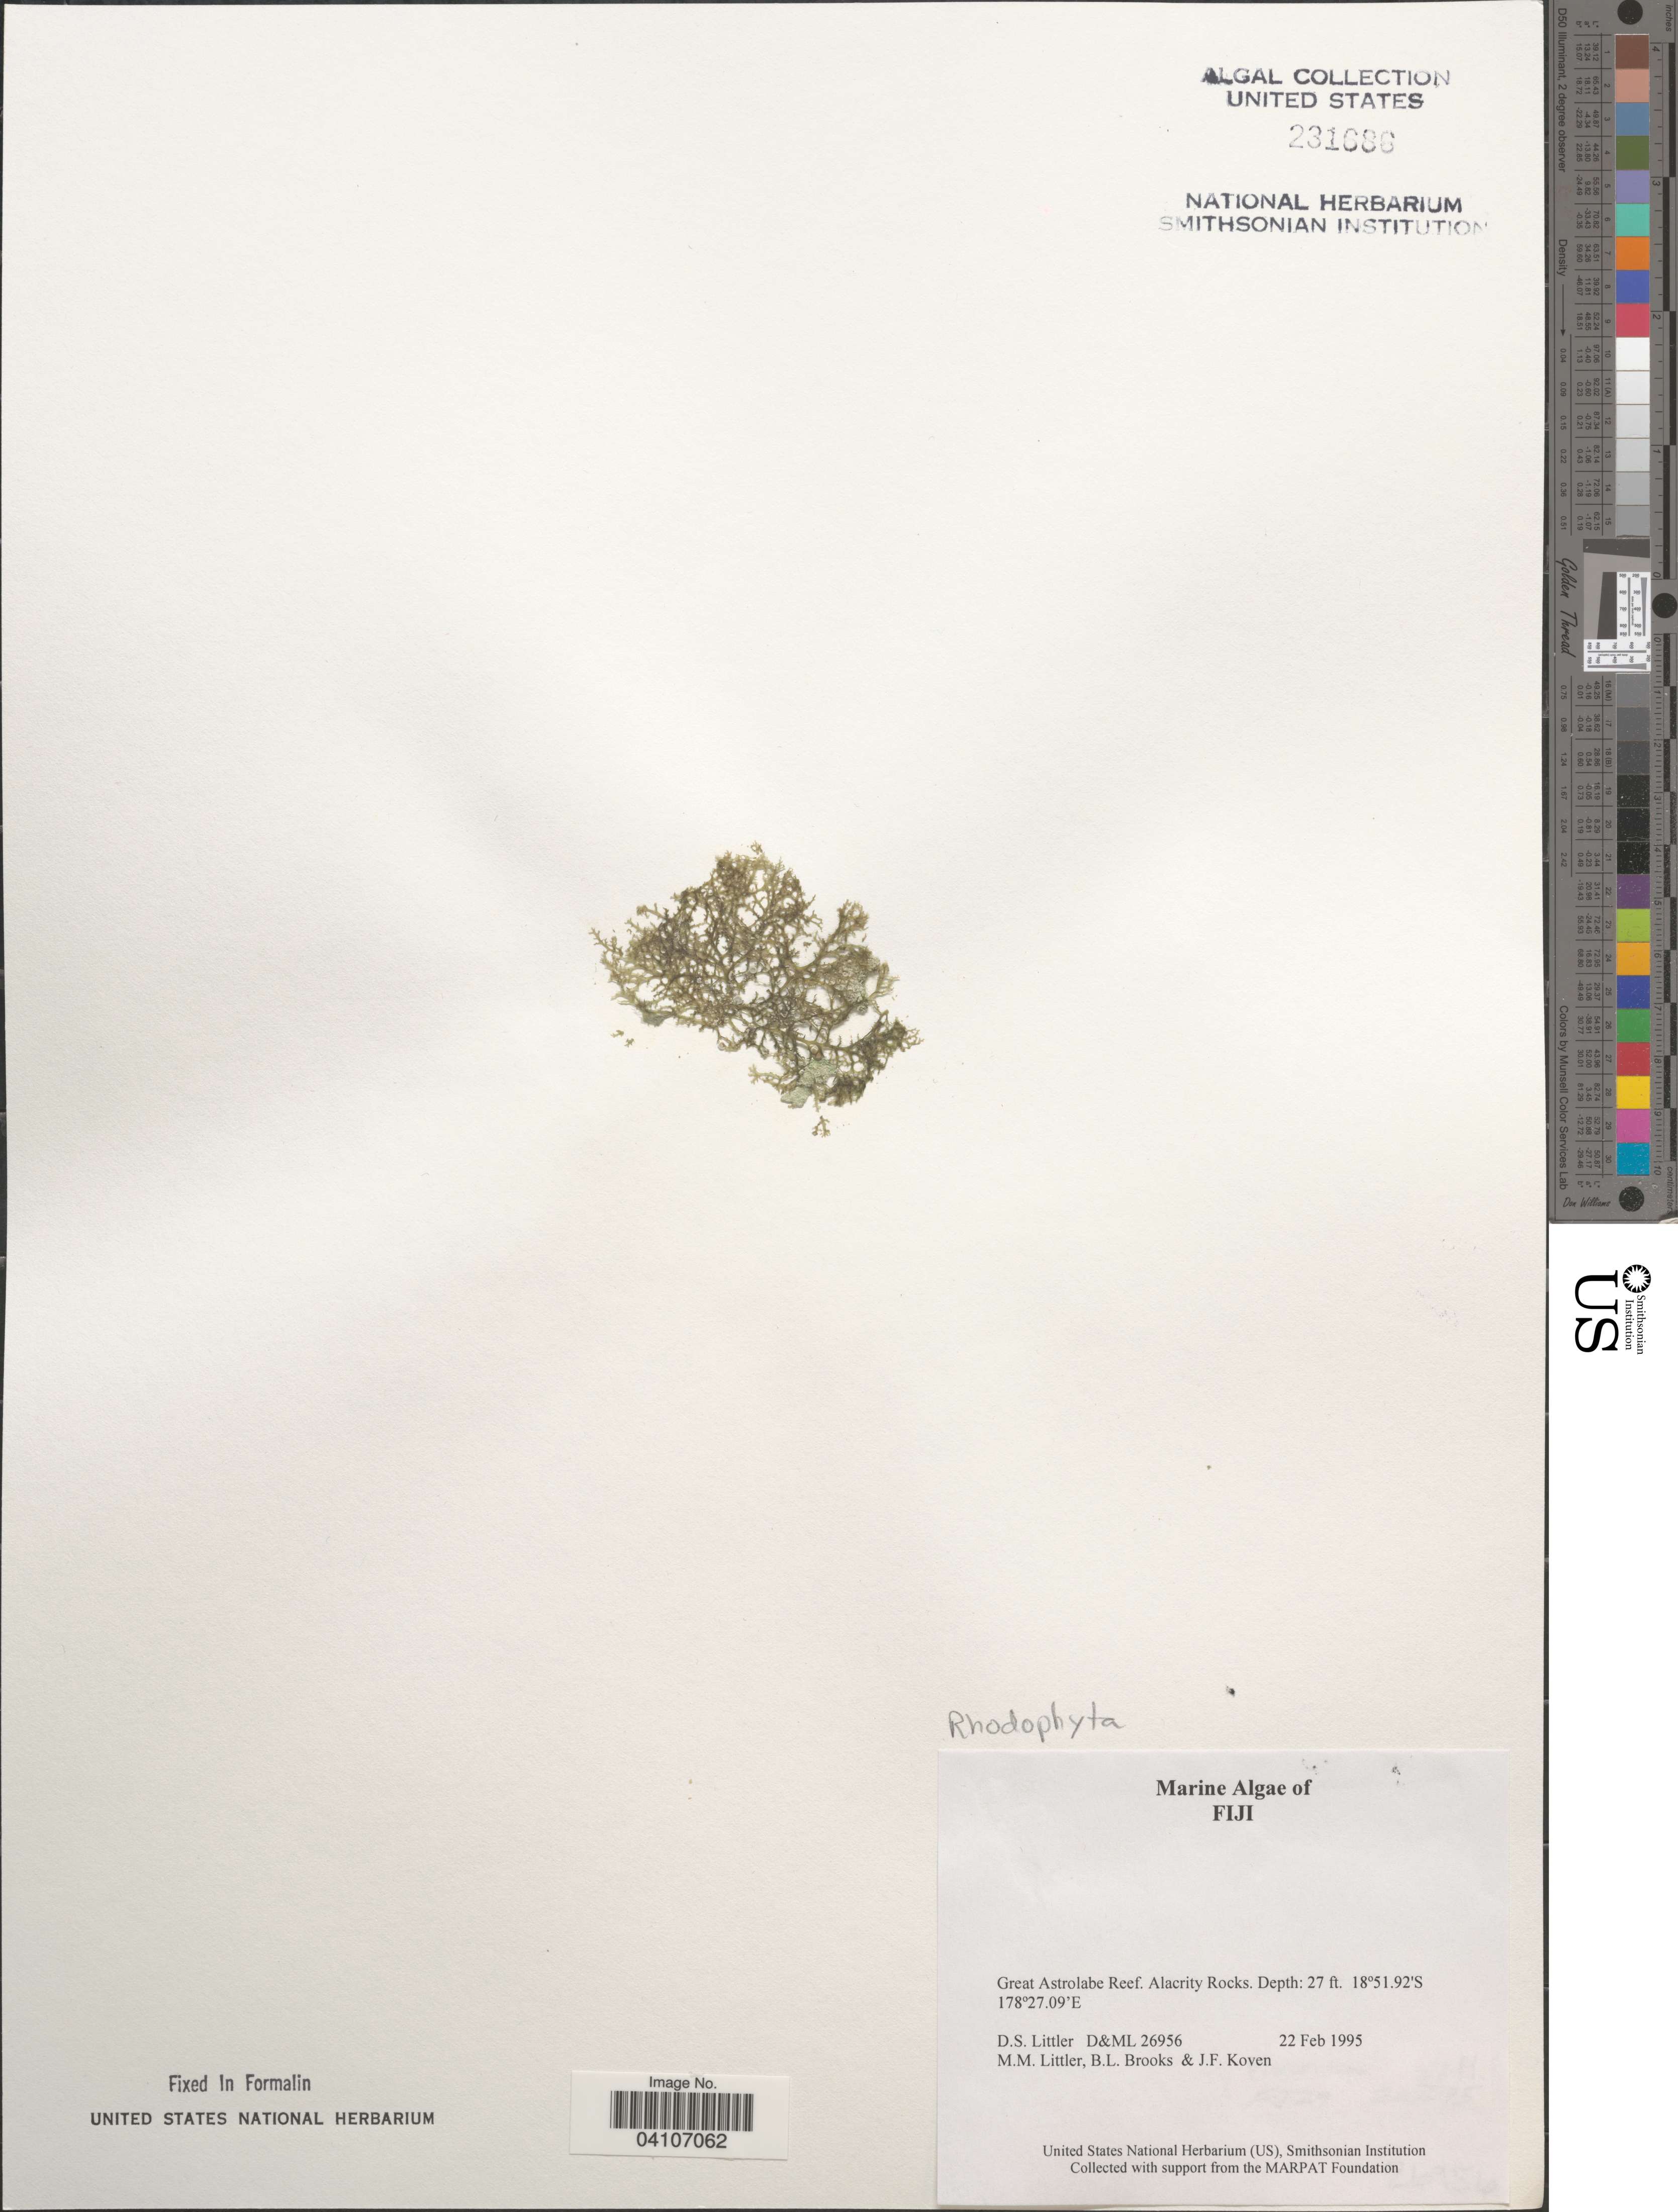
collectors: D. S. Littler, B. Brooks & J. Koven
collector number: D&ML26956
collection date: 1995-02-22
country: Fiji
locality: Great Astrolabe Reef. Alacrity Rocks.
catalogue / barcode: US 231686